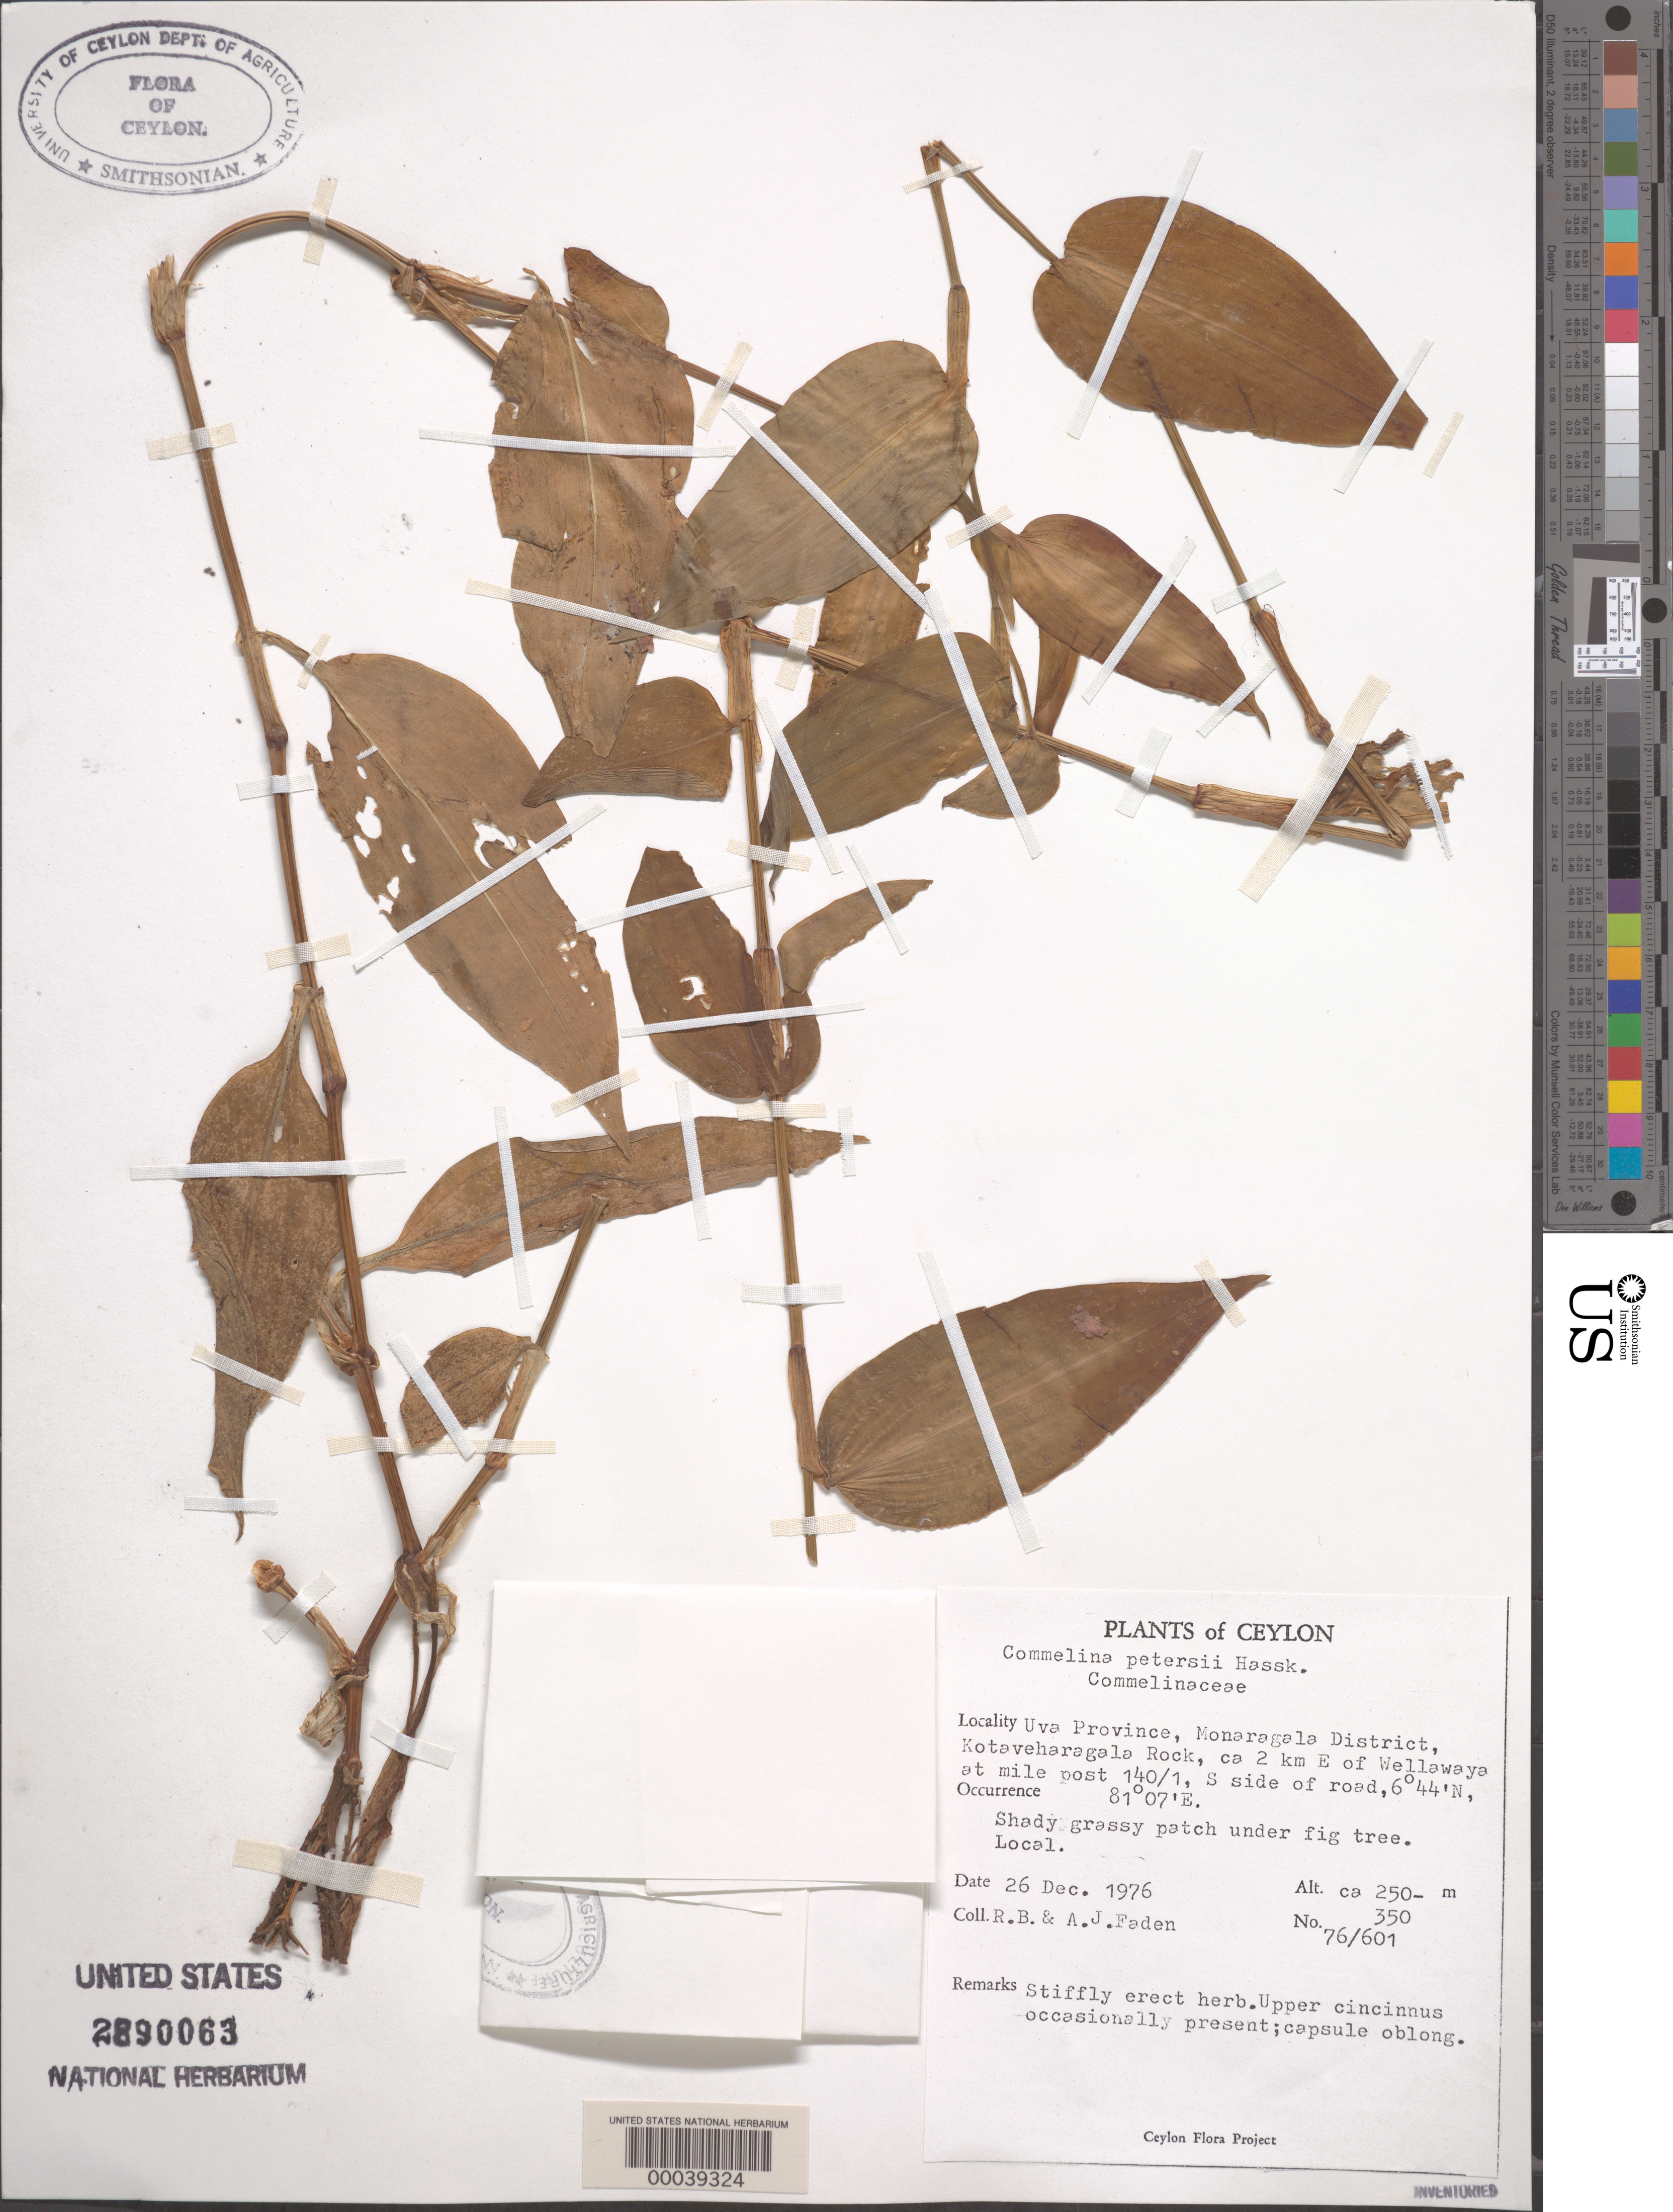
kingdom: Plantae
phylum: Tracheophyta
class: Liliopsida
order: Commelinales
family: Commelinaceae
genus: Commelina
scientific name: Commelina petersii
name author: Hassk.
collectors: R. B. Faden & A. J. Faden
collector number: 76/601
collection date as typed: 26 Dec 1976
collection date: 1976-12-26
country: Sri Lanka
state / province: Uva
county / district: Monaragala Dist.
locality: Kotaveharagala rock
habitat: Grassy patch under fig tree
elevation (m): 250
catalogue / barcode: US 2890063